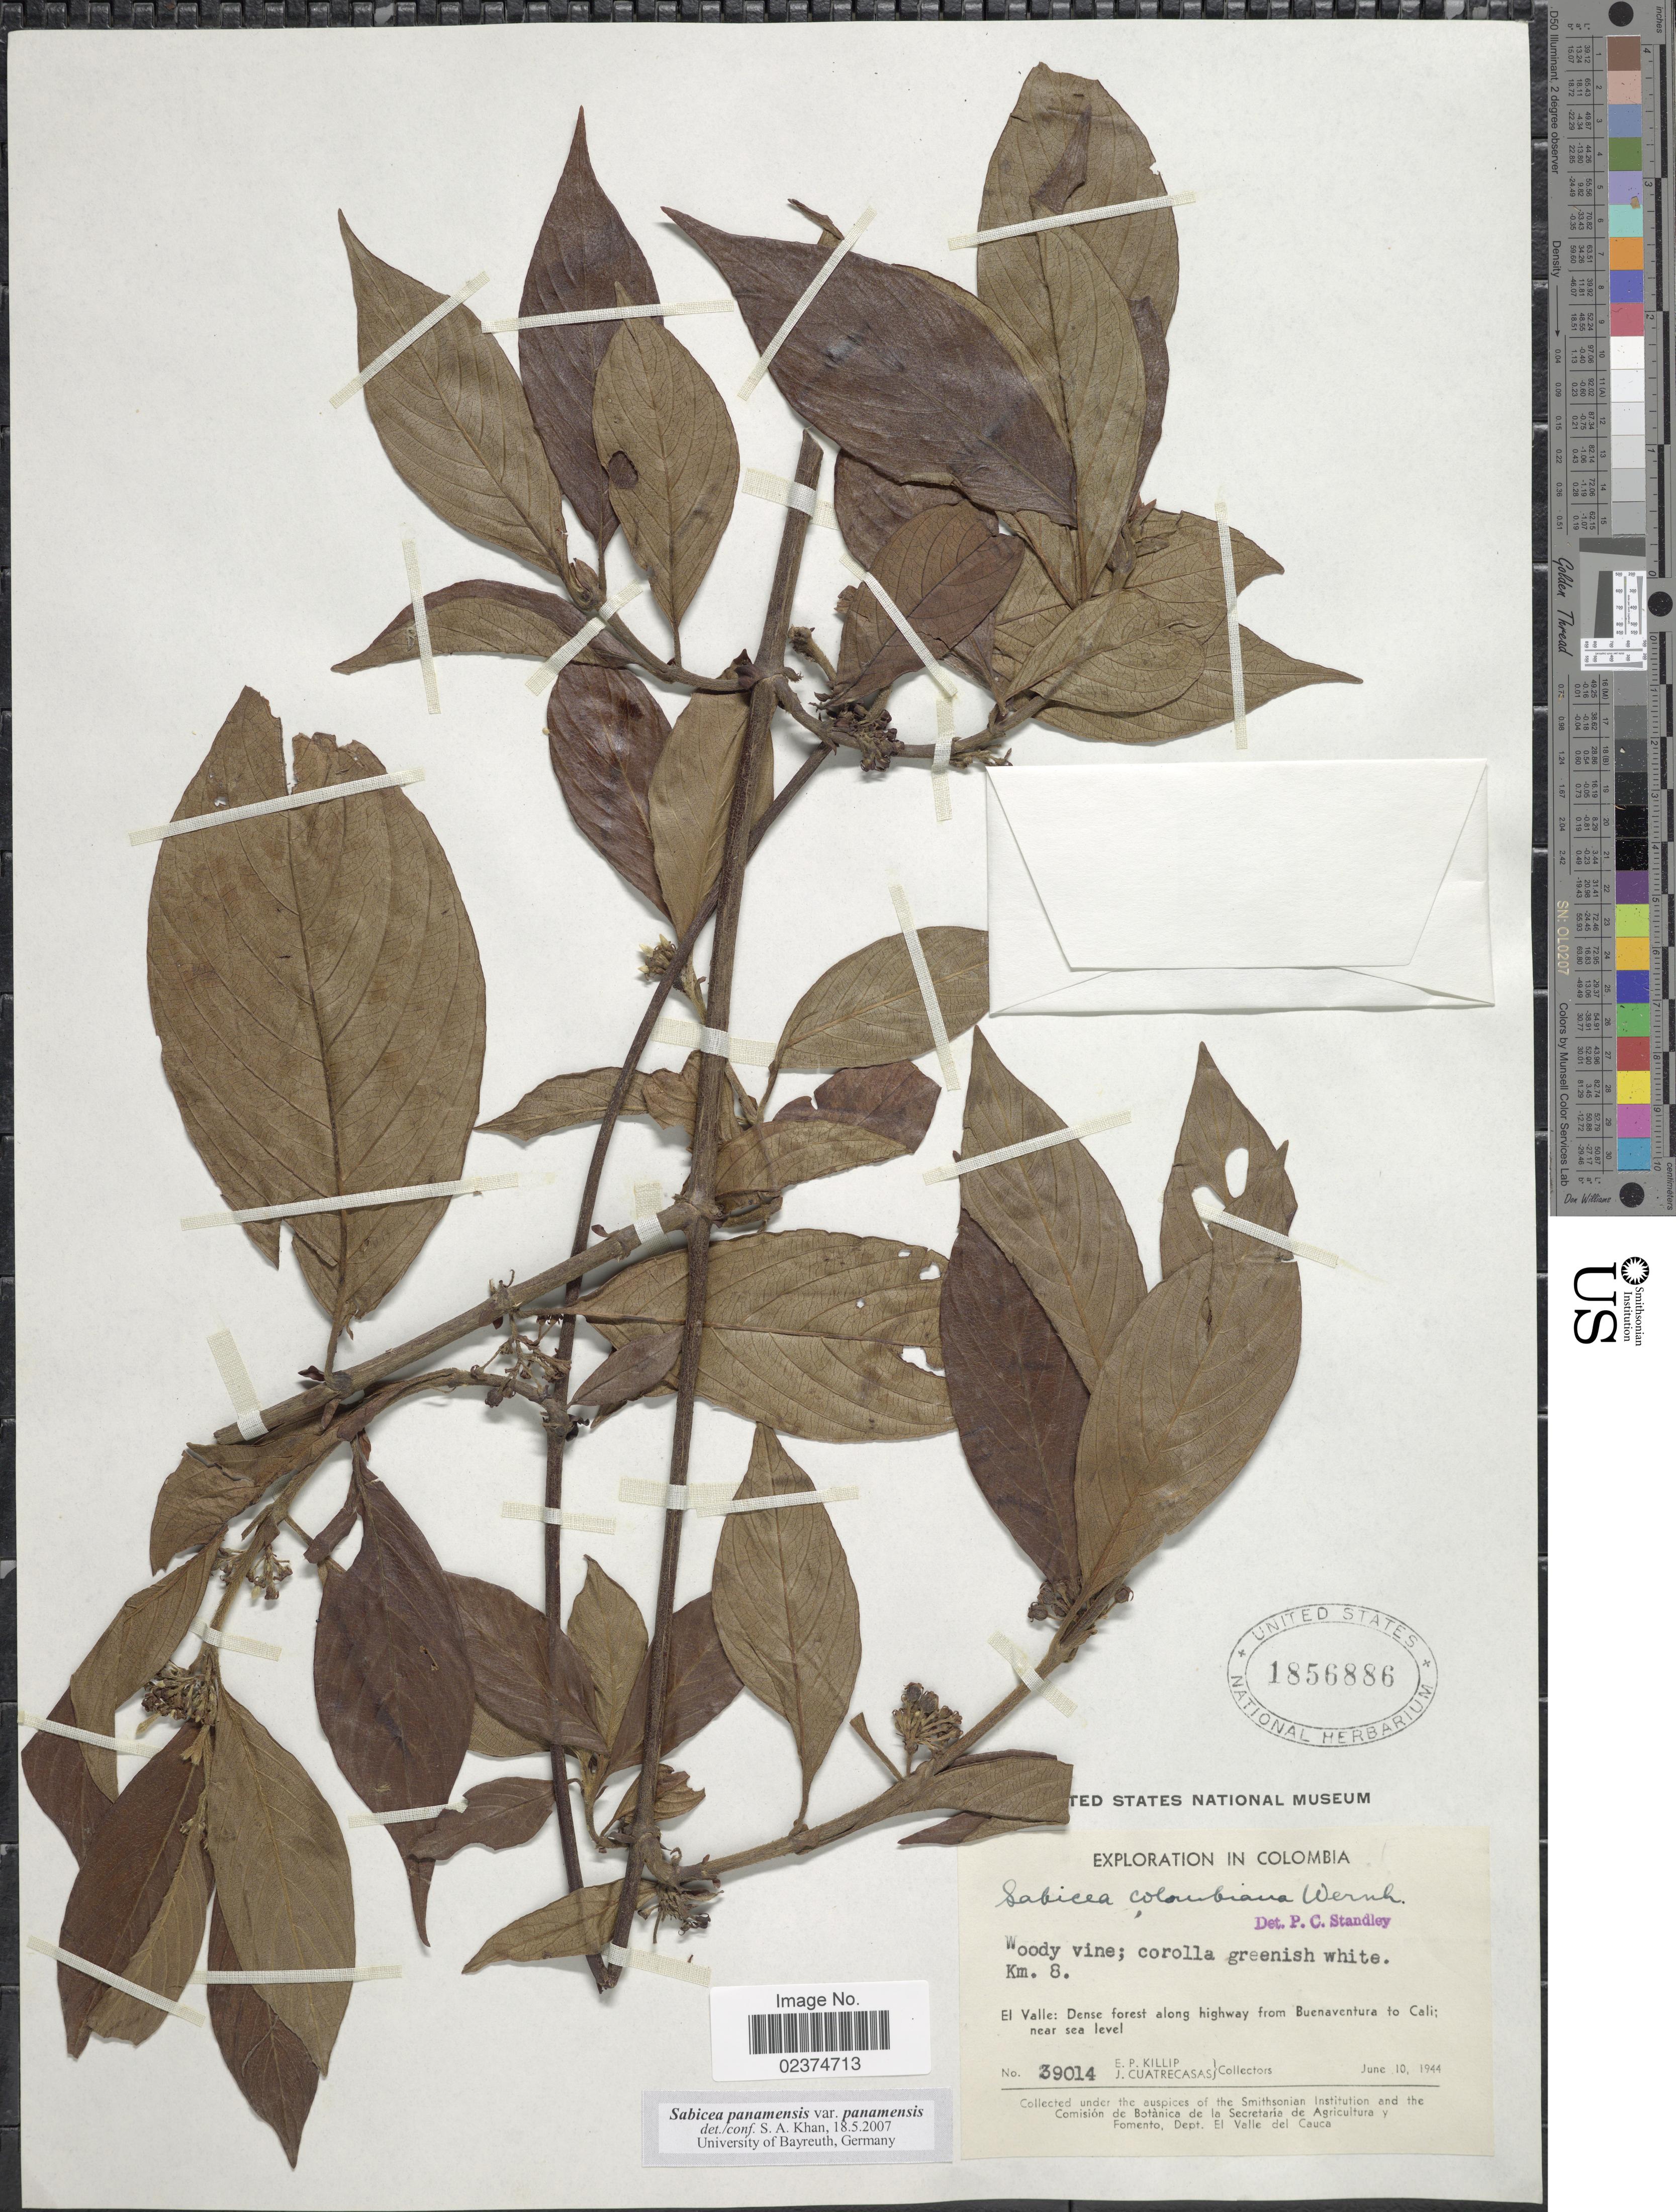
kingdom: Plantae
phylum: Tracheophyta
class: Magnoliopsida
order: Gentianales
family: Rubiaceae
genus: Sabicea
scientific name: Sabicea panamensis var. panamensis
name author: Wernham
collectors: E. P. Killip & J. Cuatrecasas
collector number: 39014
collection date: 1944-06-10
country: Colombia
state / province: Valle del Cauca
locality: Km. 8., El Valle: Dense forest along highway from Buenaventura to Cali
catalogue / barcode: US 1856886